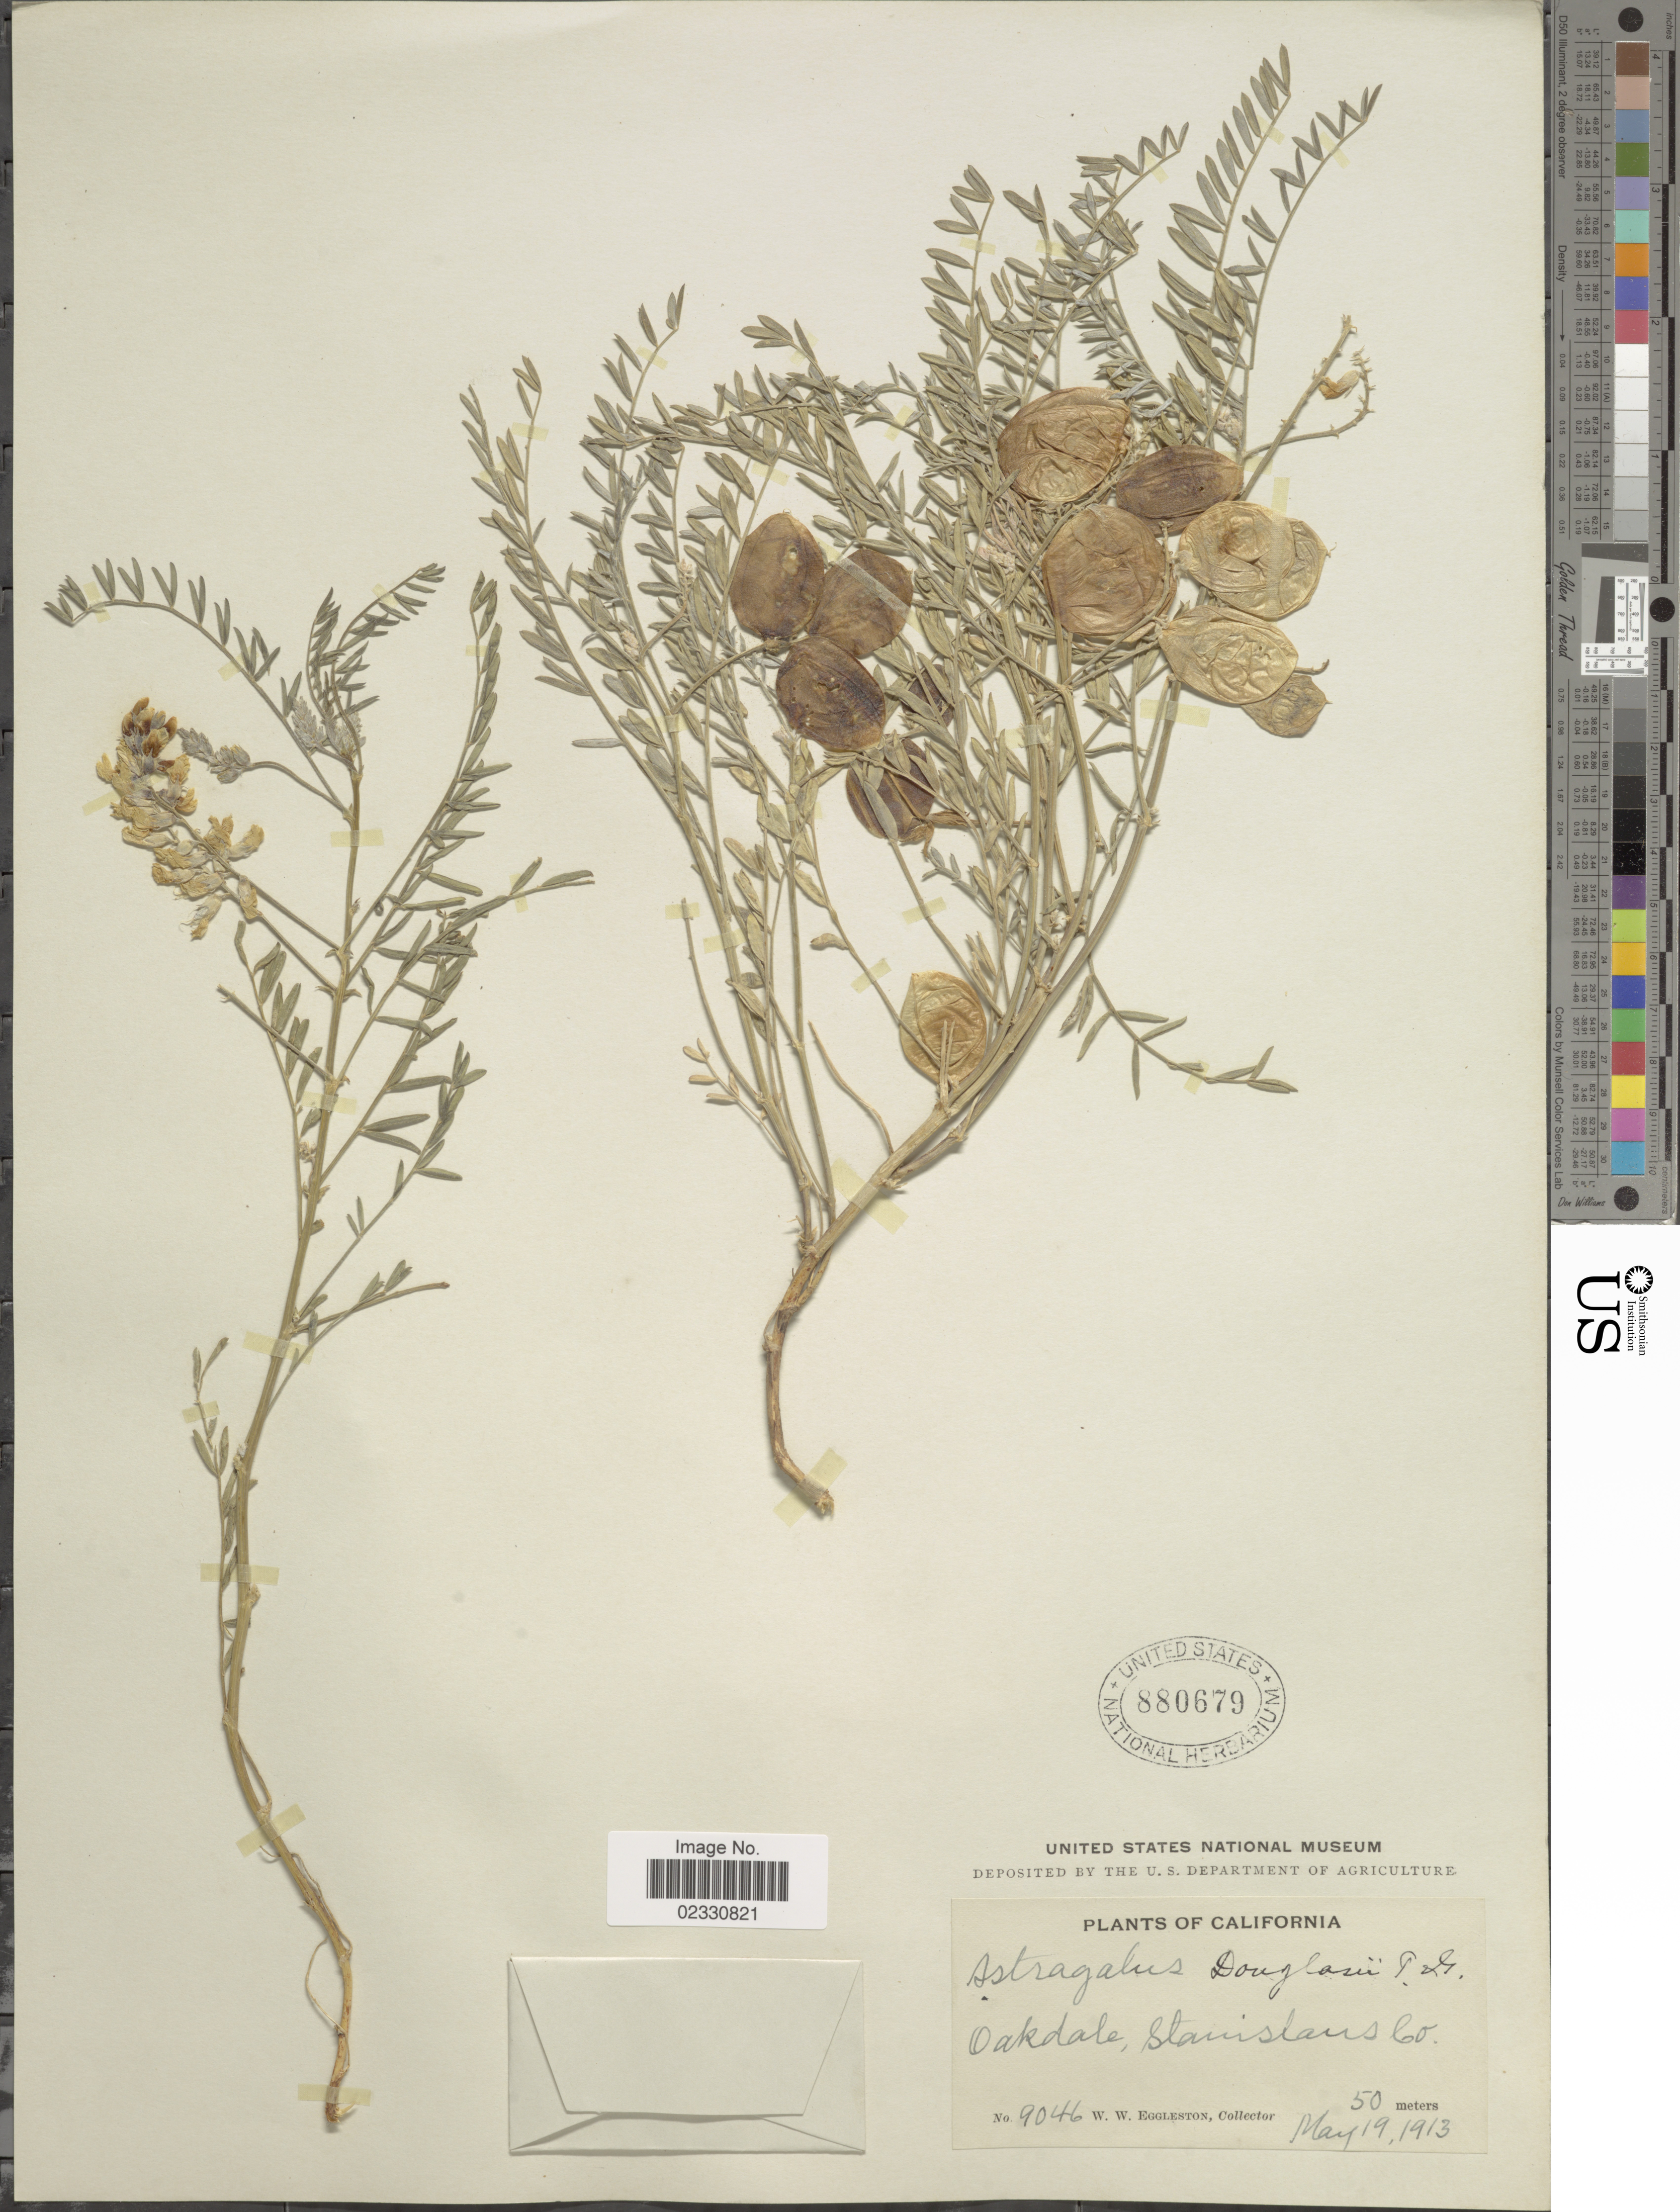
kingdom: Plantae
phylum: Tracheophyta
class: Magnoliopsida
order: Fabales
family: Fabaceae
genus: Astragalus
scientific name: Astragalus douglasii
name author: (Torr. & A. Gray) A. Gray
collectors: W. W. Eggleston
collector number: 9046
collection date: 1913-05-19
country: United States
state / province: California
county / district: Stanislaus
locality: Oakdale, Stanislaus Co.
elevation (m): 50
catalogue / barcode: US 880679